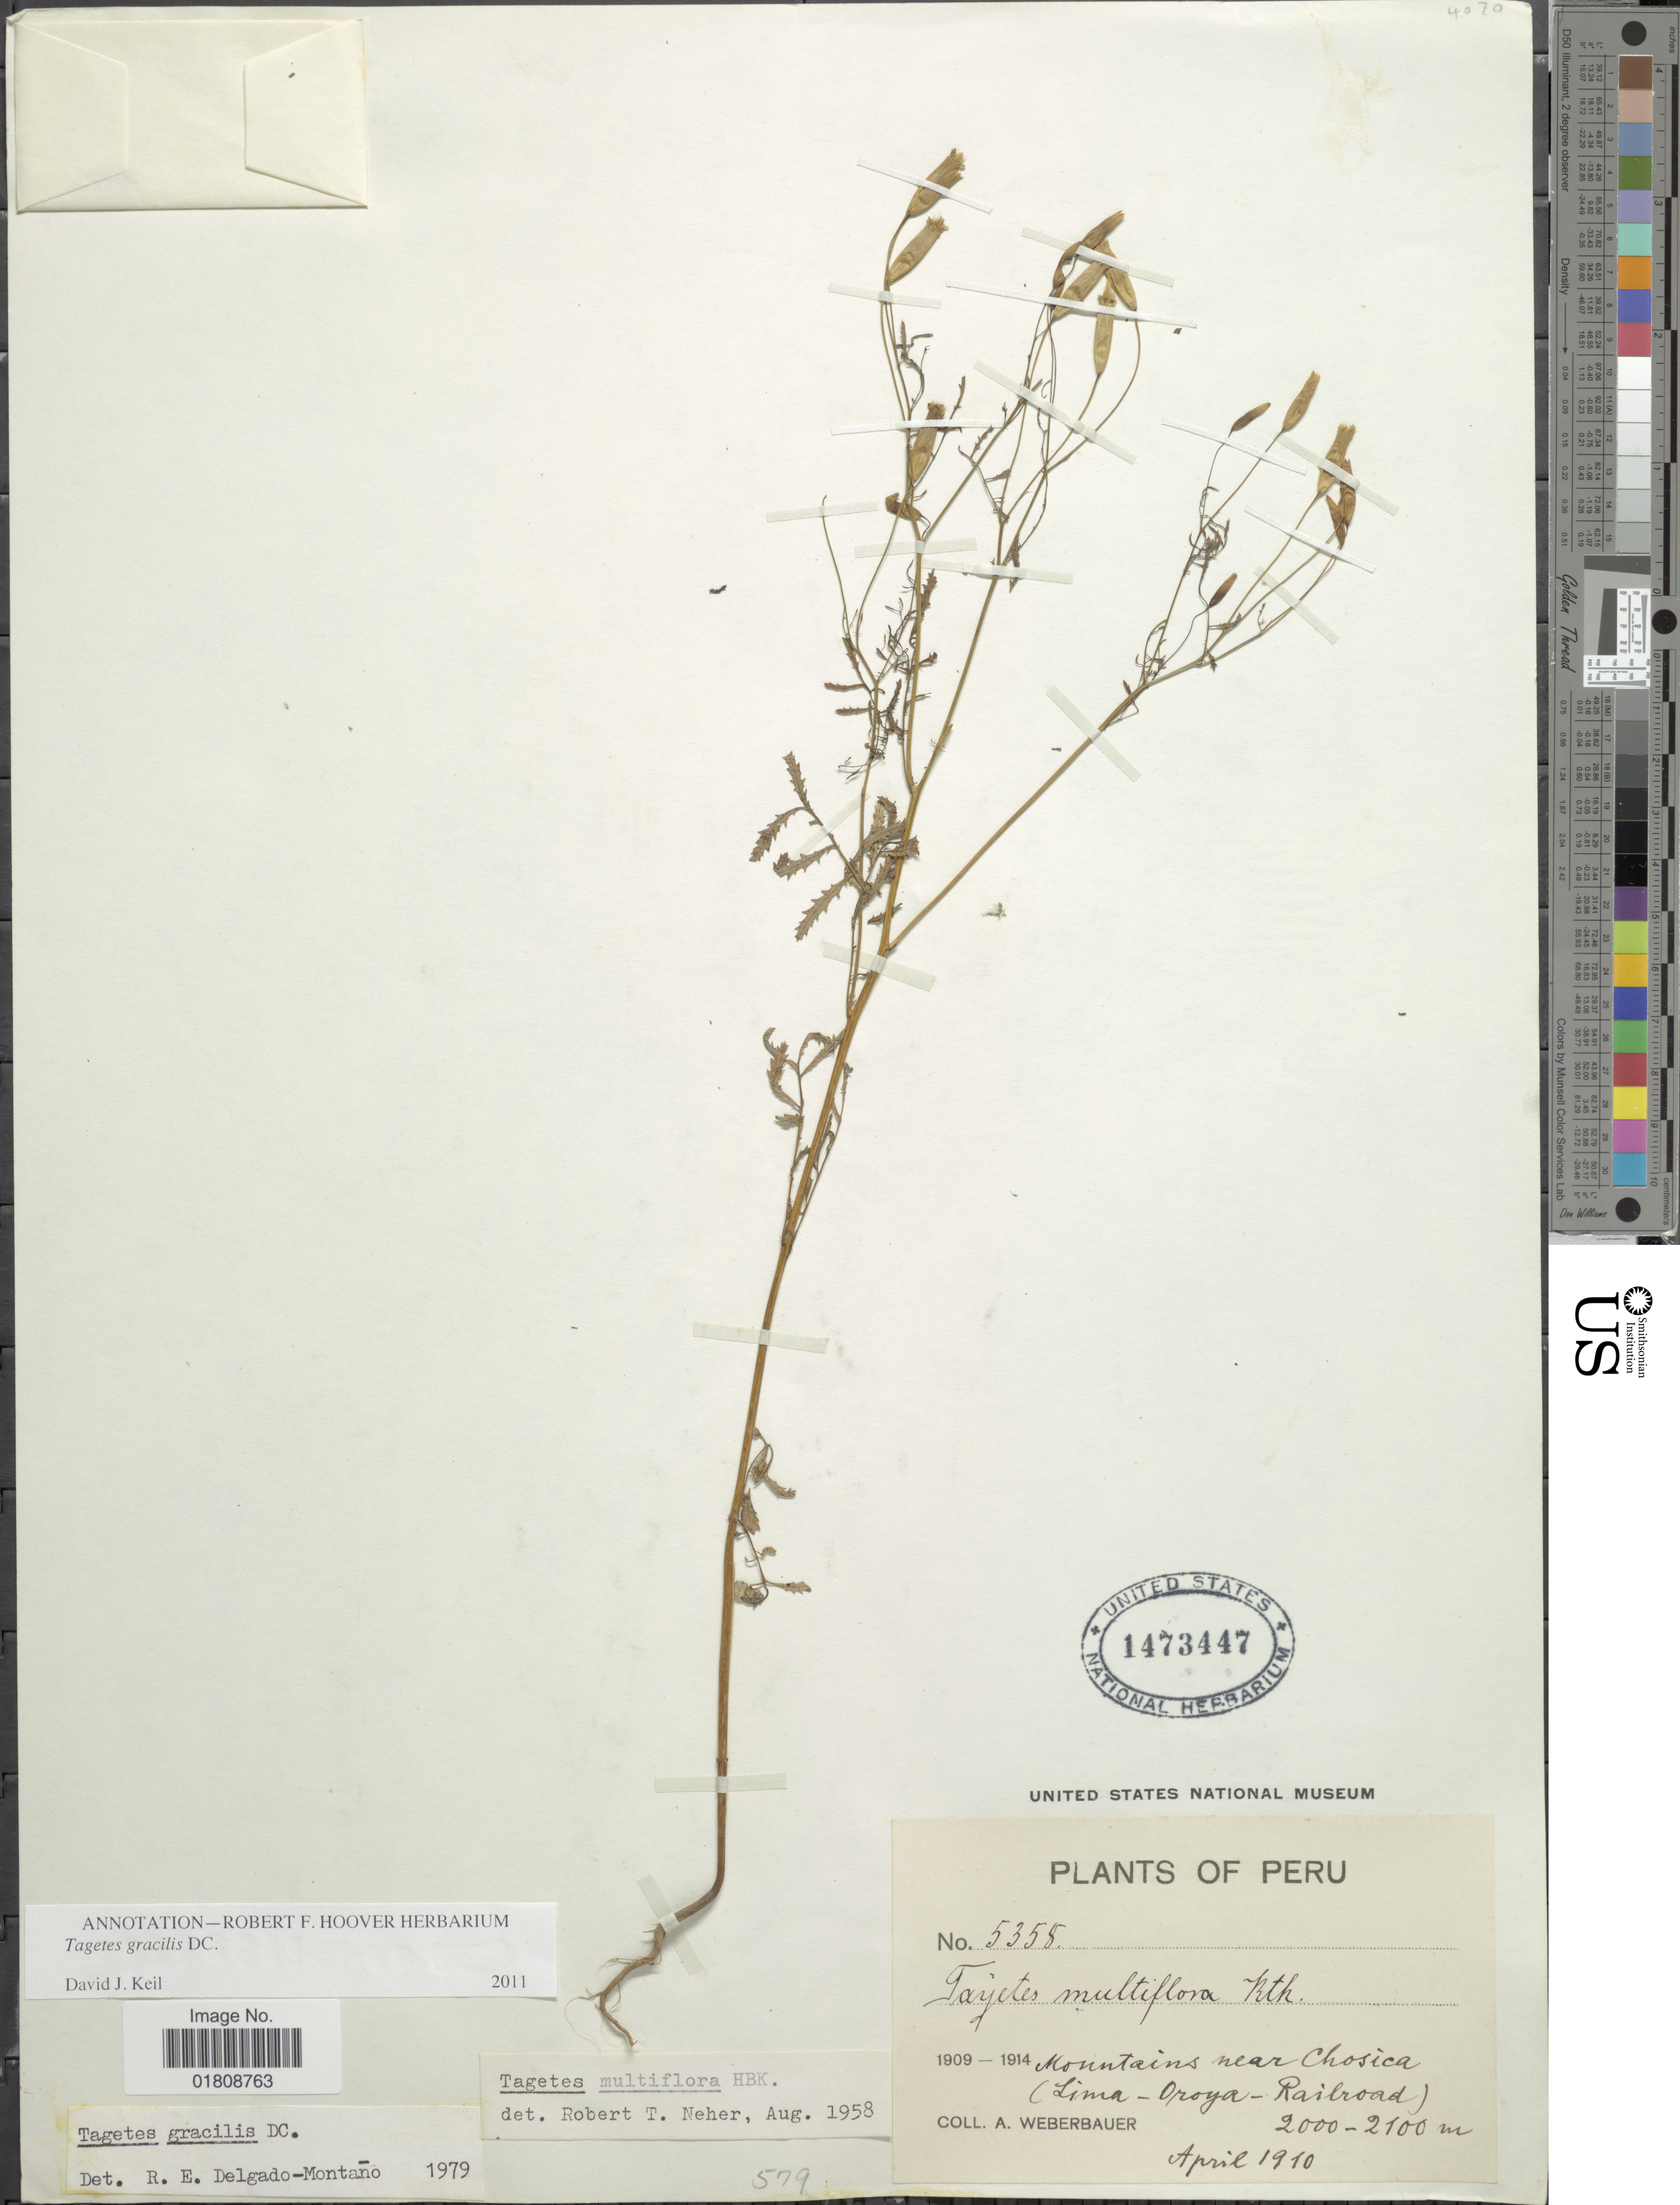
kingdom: Plantae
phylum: Tracheophyta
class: Magnoliopsida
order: Asterales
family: Asteraceae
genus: Tagetes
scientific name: Tagetes gracilis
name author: DC.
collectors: A. Weberbauer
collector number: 5358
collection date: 1910-04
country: Peru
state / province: Lima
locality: Mountains near Chosica (Lima-Oroya-Railroad)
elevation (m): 2000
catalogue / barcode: US 1473447